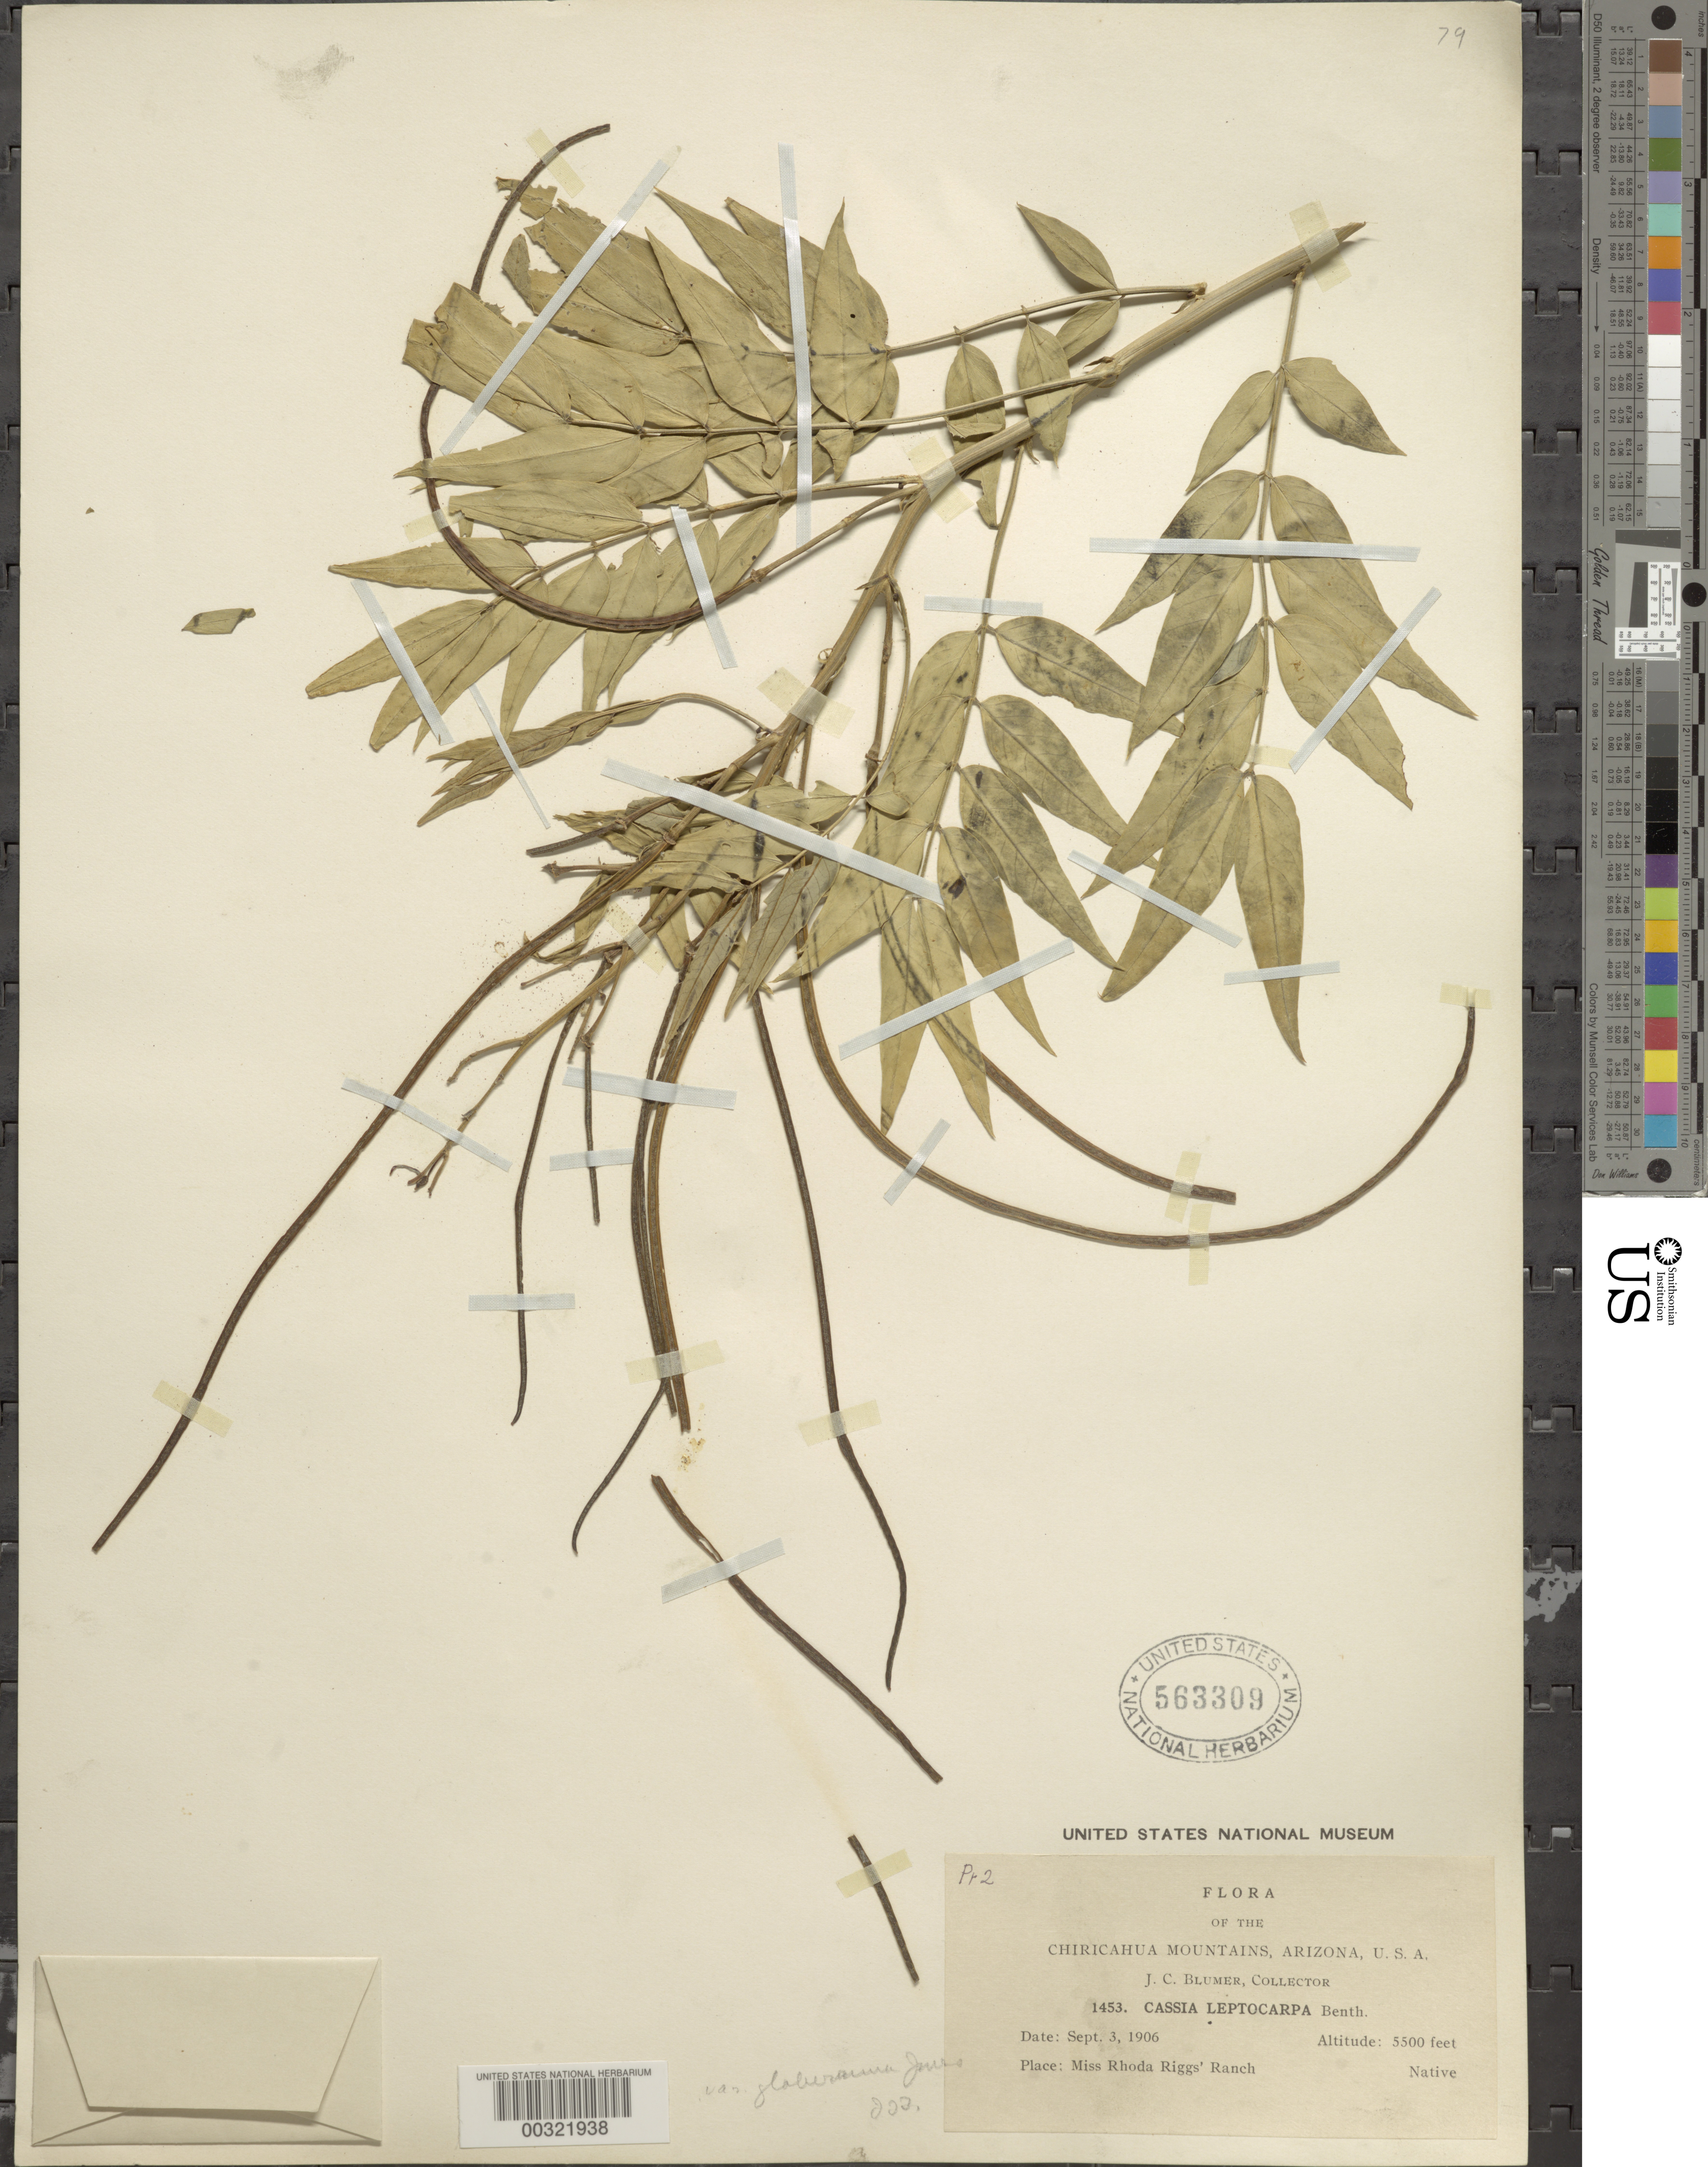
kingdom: Plantae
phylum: Tracheophyta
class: Magnoliopsida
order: Fabales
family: Fabaceae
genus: Senna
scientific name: Senna hirsuta var. glaberrima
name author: (M.E. Jones) H.S. Irwin & Barneby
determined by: Strong, Mark T., (BOT), Smithsonian Institution - National Museum of Natural History (UNITED STATES)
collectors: J. C. Blumer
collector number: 1453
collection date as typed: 03 Sep 1906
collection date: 1906-09-03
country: United States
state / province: Arizona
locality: Miss rhoda riggs' ranch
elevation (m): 1676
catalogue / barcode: US 563309